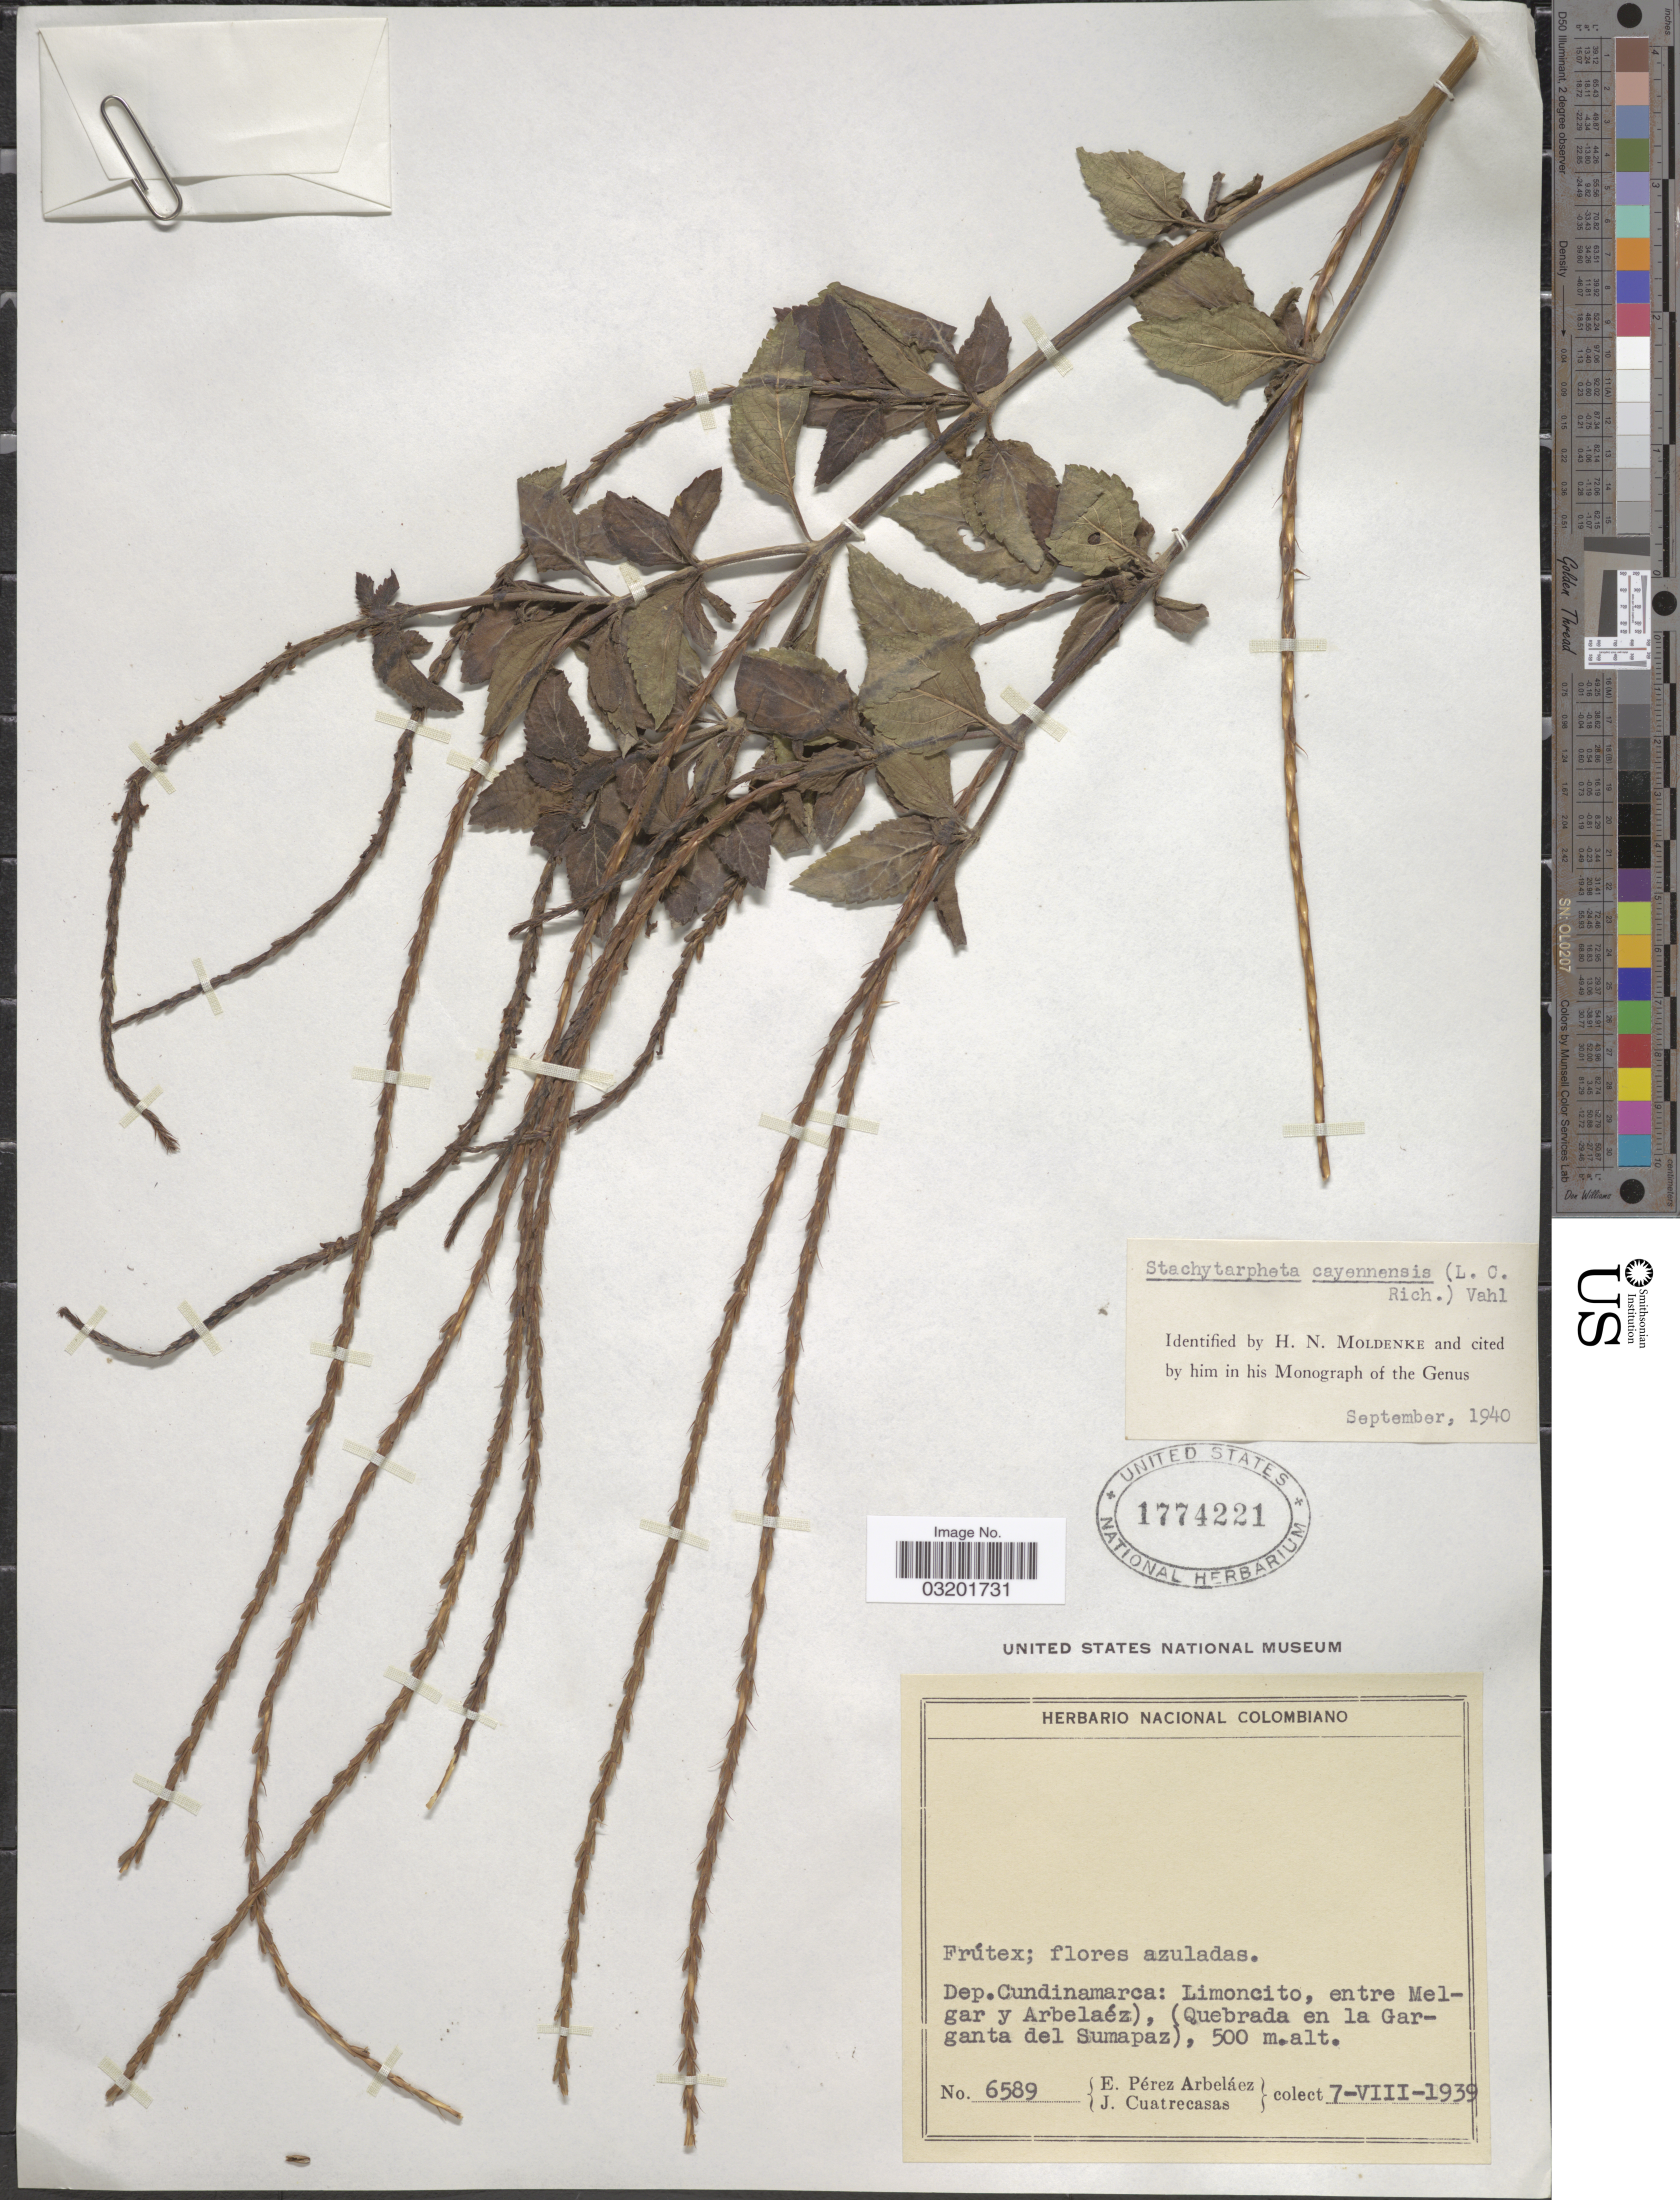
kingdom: Plantae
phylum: Tracheophyta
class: Magnoliopsida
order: Lamiales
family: Verbenaceae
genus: Stachytarpheta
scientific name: Stachytarpheta cayennensis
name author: (Rich.) Vahl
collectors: E. Pérez Arbeláez & J. Cuatrecasas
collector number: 6589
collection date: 1939-08-07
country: Colombia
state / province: Cundinamarca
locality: Dep. Cundinamarca: Limoncito, entre Melgar y Arbelaéz), (Quebrada en la Garganta del Sumapaz).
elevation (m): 500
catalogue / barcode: US 1774221